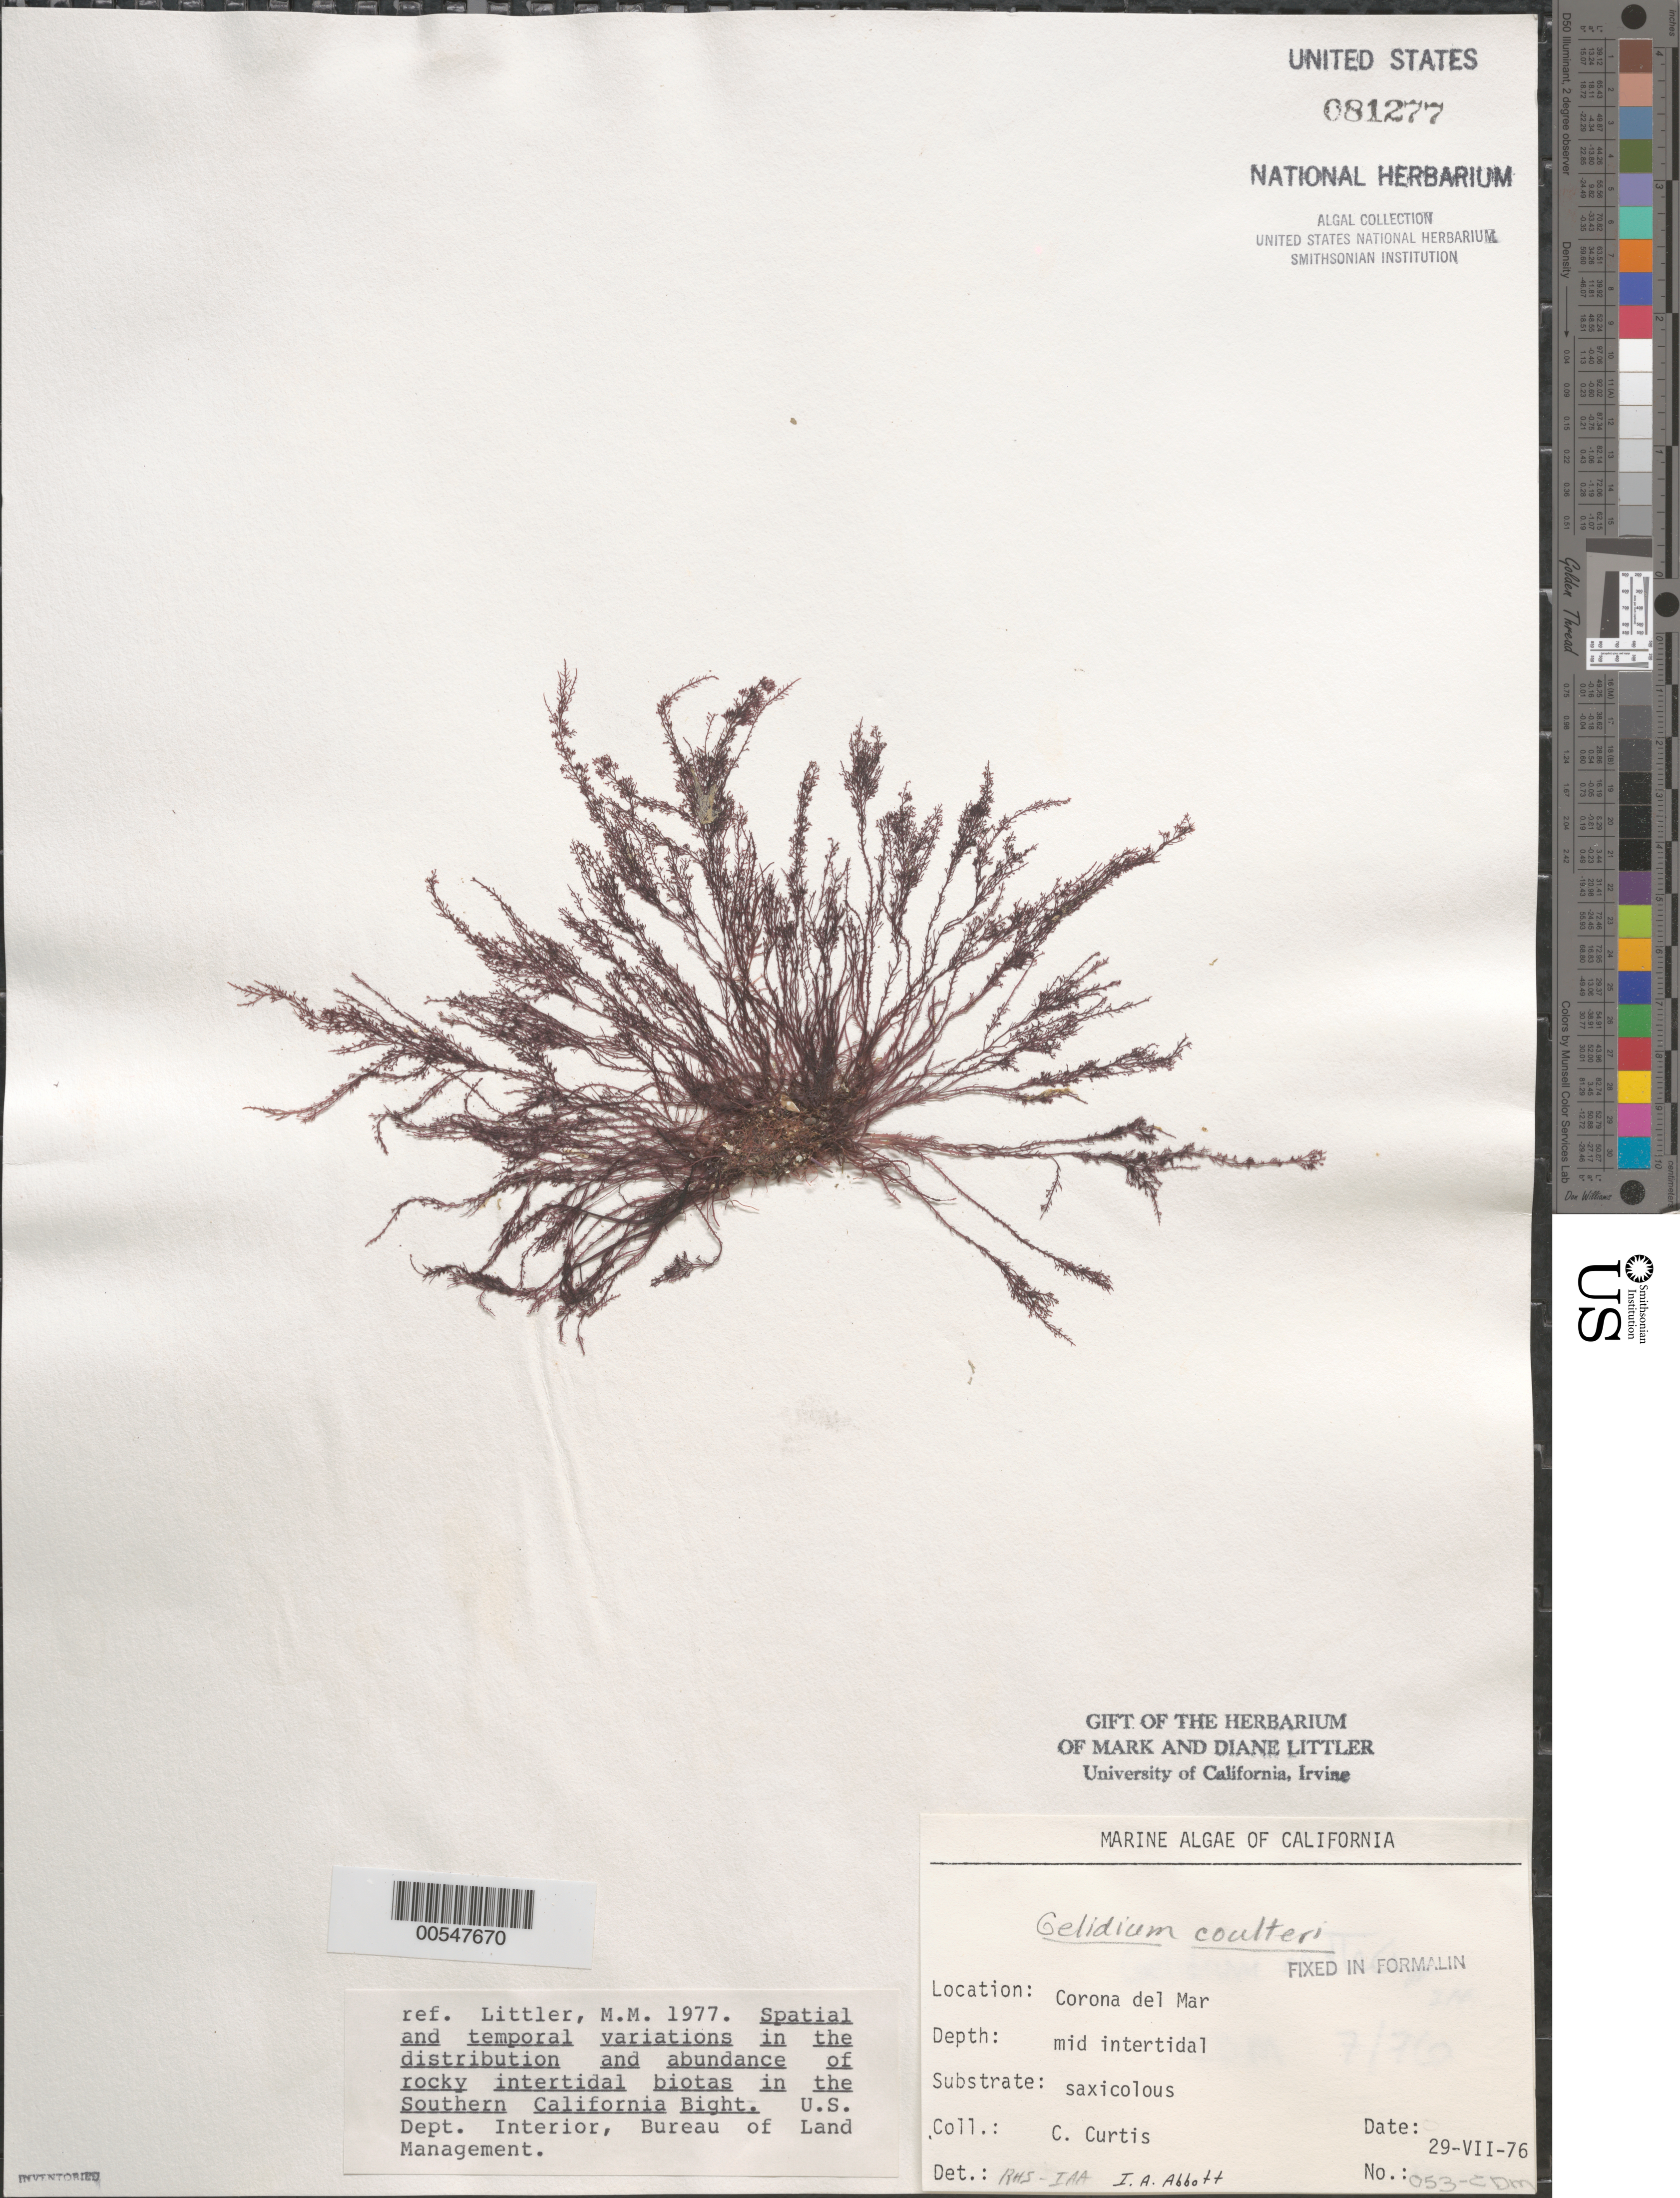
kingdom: Plantae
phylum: Rhodophyta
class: Florideophyceae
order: Gelidiales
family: Gelidiaceae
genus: Gelidium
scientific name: Gelidium coulteri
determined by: Abbott, Isabella A.; Sims, Robert H.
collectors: C. Curtis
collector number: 053-CDM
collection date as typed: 29 Jul 1976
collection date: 1976-07-29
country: United States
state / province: California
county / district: Orange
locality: Corona del Mar, mouth of Morning Canyon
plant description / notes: BLM-SOCALBIGHT Rocky Intertidal Survey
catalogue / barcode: US 81277